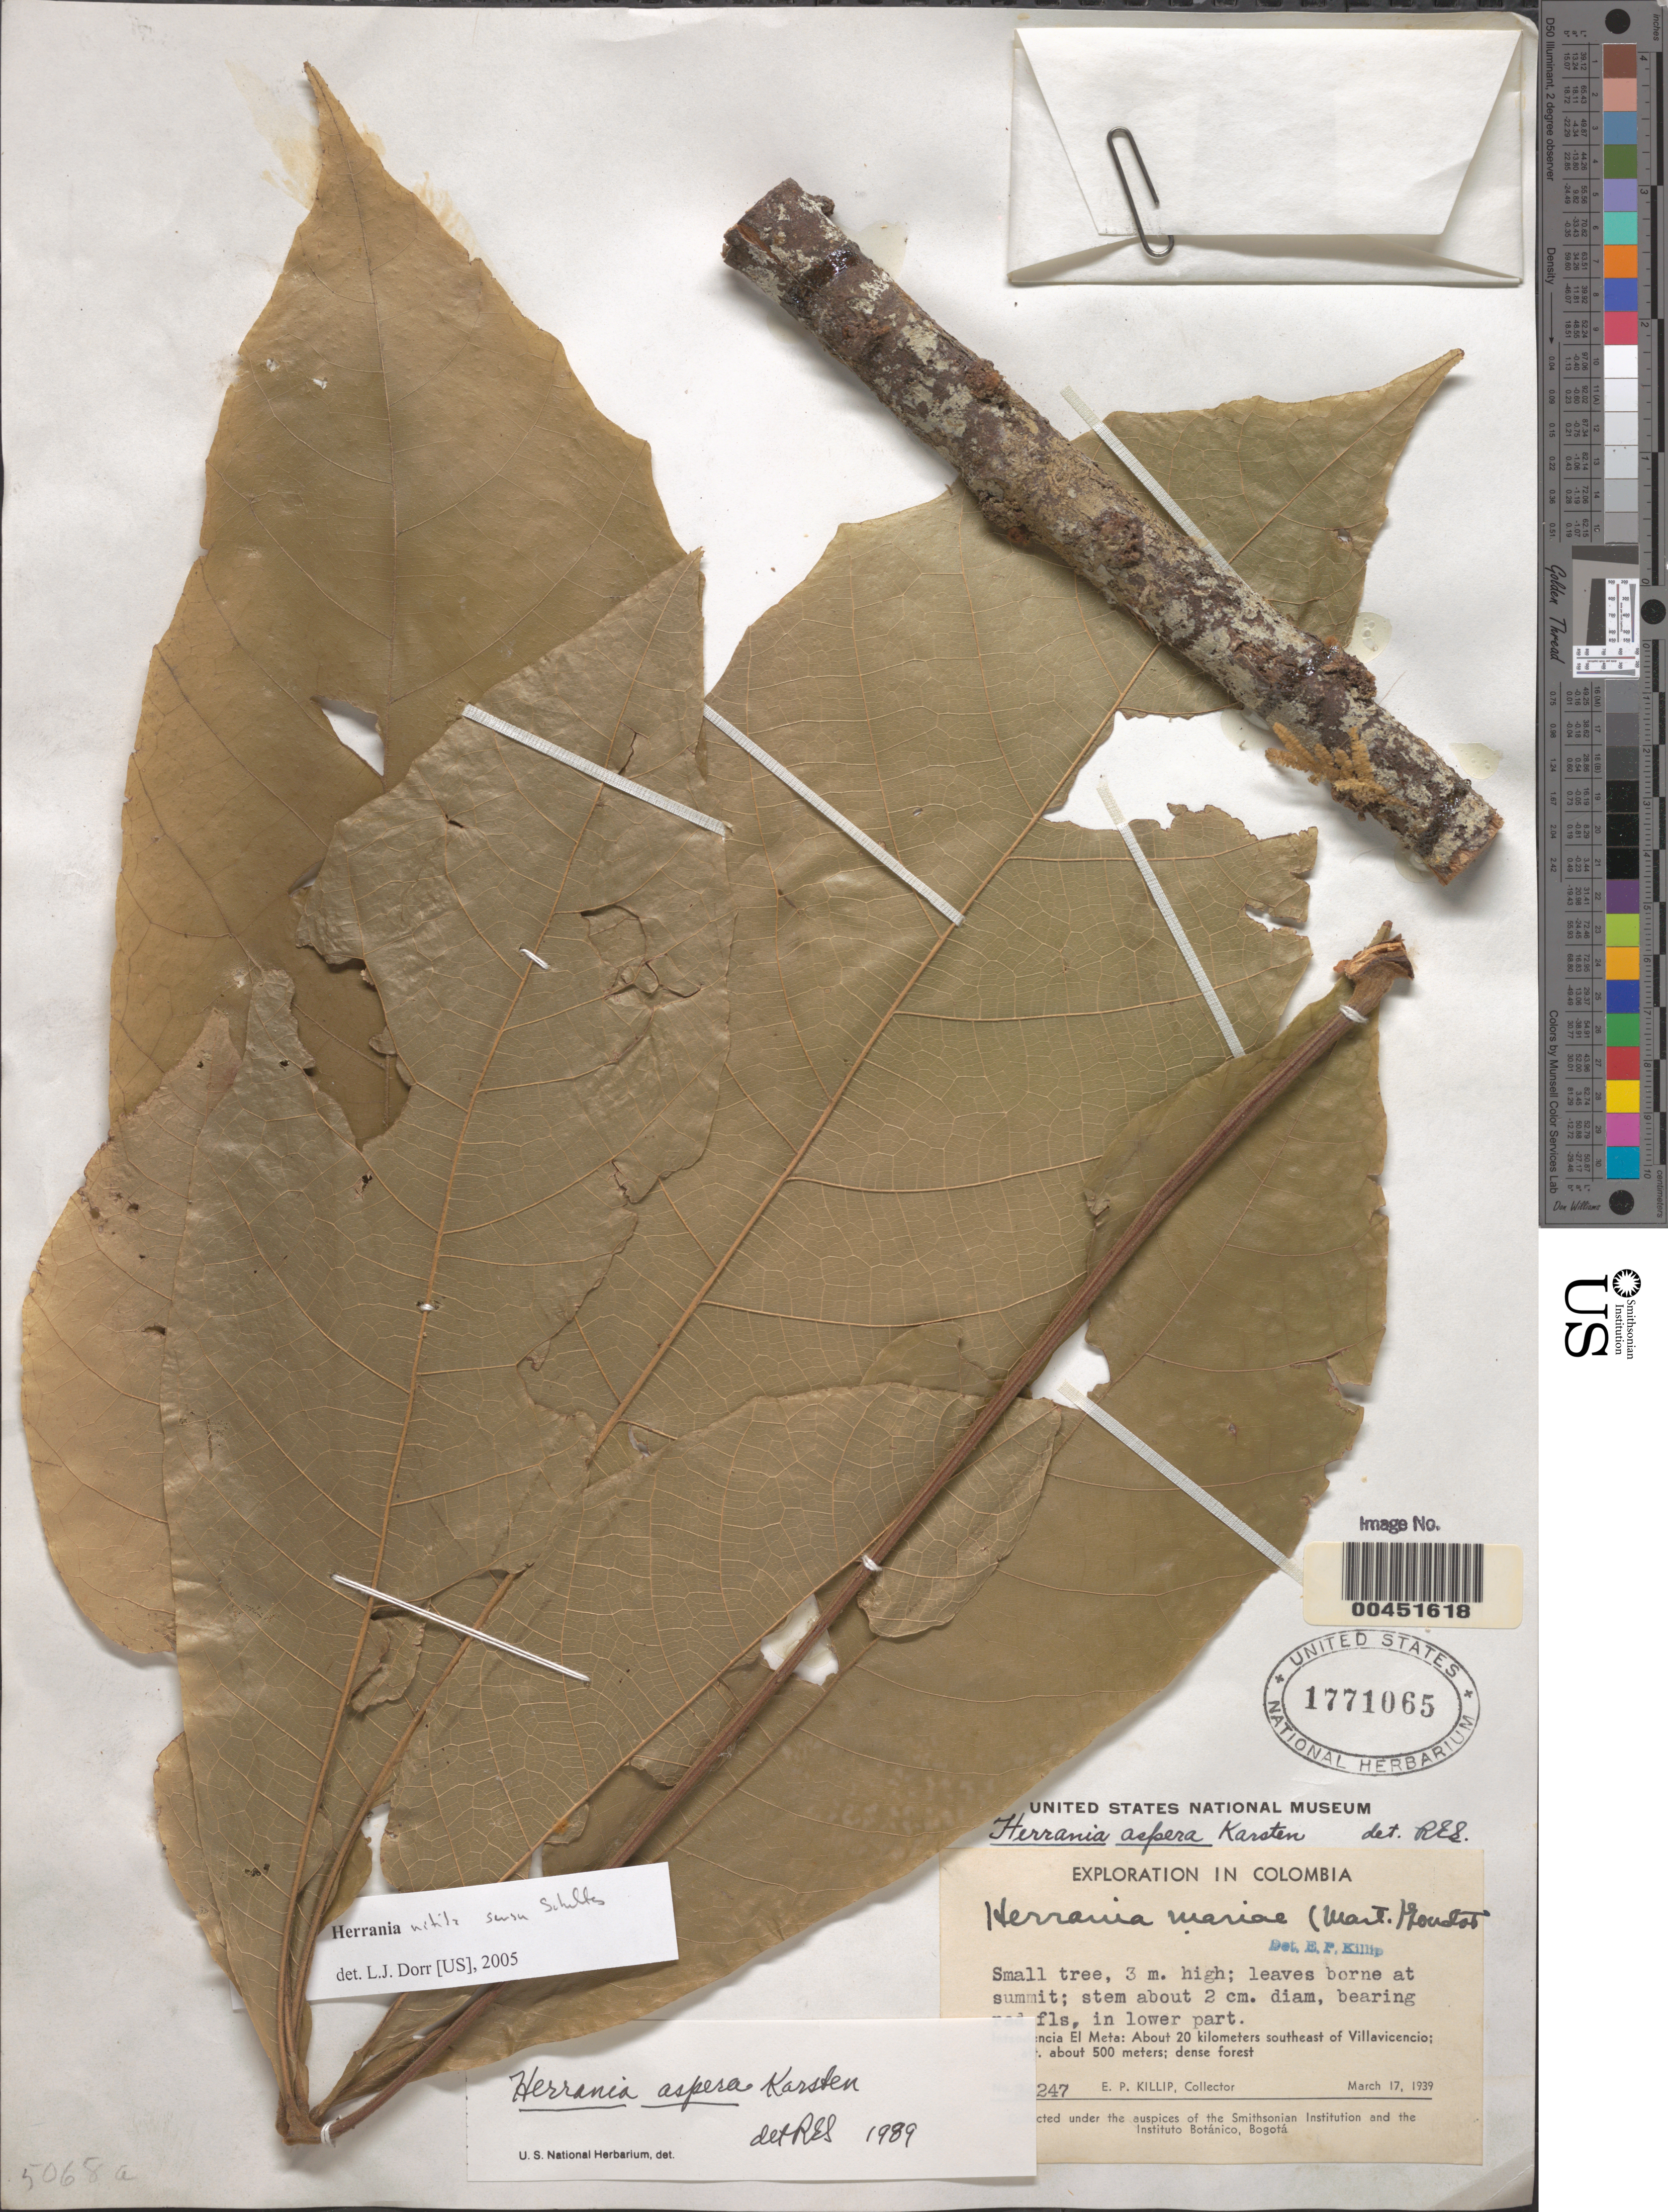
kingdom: Plantae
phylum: Tracheophyta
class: Magnoliopsida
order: Malvales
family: Malvaceae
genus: Herrania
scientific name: Herrania aspera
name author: Karsden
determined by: Schultes, R. E.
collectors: E. P. Killip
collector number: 34247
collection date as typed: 17 Mar 1939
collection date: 1939-03-17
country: Colombia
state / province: Meta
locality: About 20 km SE of Villa Vicencia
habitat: dense forest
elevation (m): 500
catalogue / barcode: US 1771065